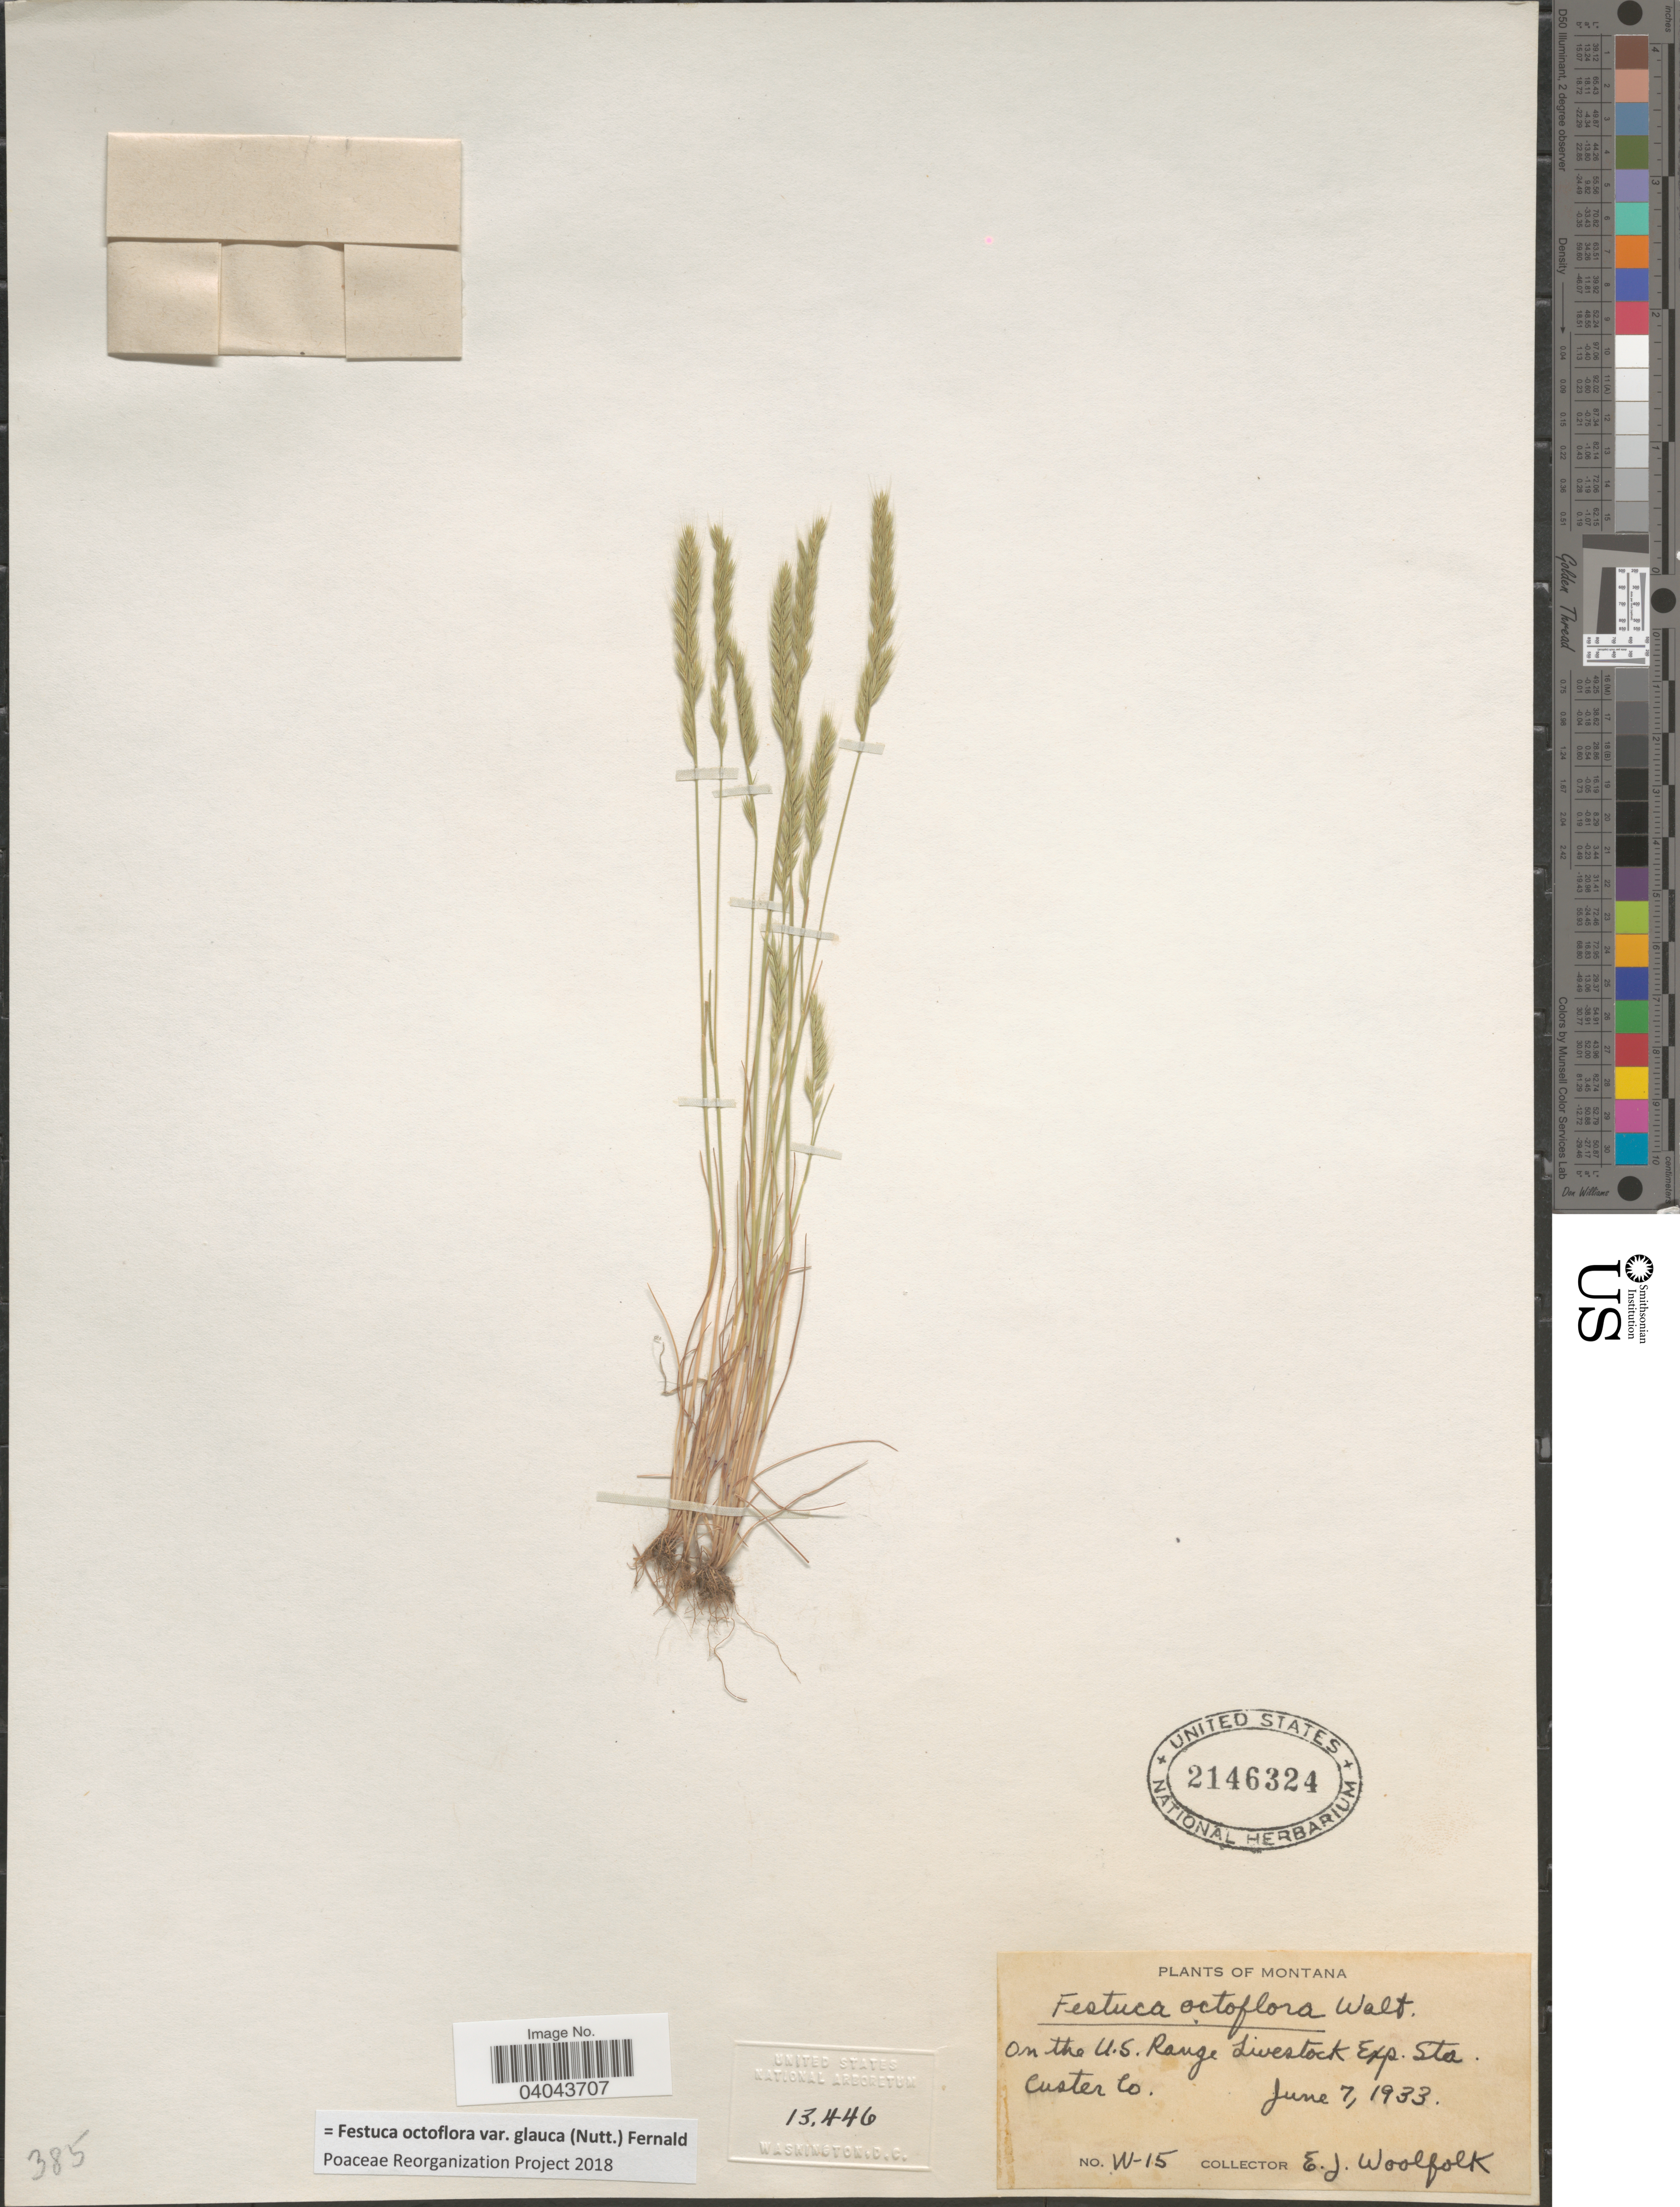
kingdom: Plantae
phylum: Tracheophyta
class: Liliopsida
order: Poales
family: Poaceae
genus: Festuca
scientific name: Festuca octoflora var. glauca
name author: (Nutt.) Fernald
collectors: E. Woolfolk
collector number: W-15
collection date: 1933-06-07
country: United States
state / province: Montana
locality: On the U.S. Range Livestock Exp. Sta. Custer Co.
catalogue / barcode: US 2146324